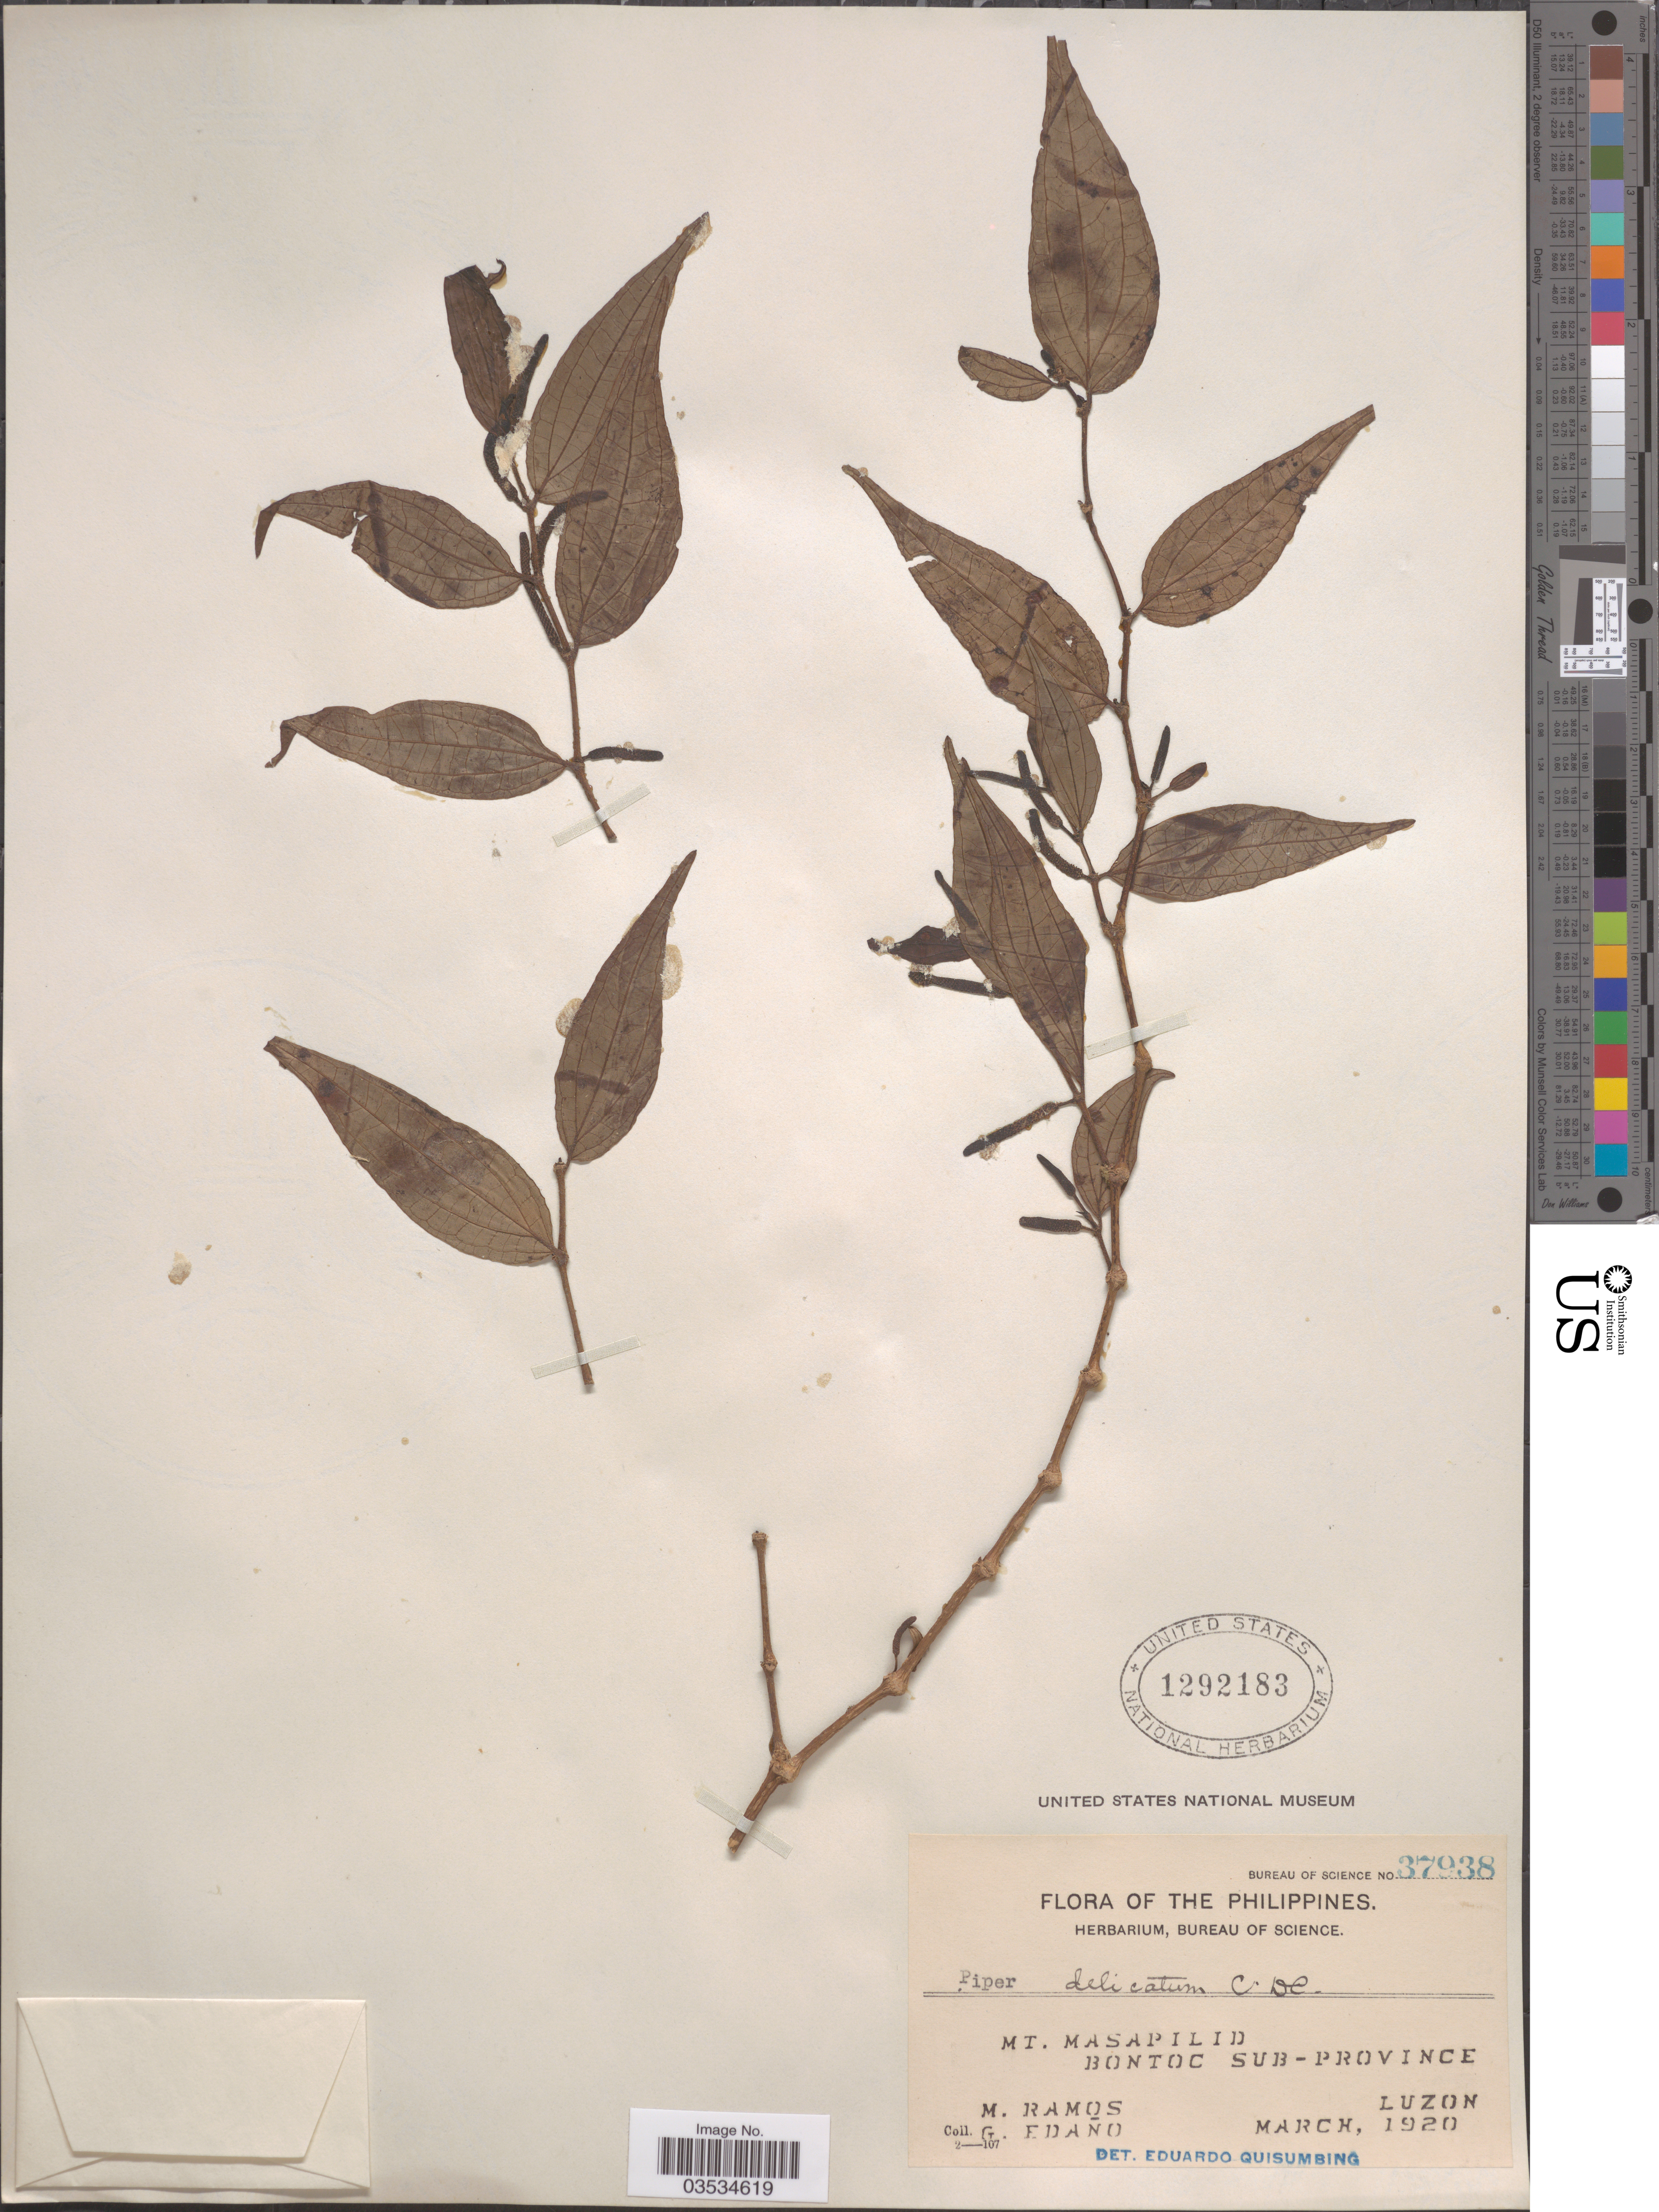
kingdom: Plantae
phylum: Tracheophyta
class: Magnoliopsida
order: Piperales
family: Piperaceae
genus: Piper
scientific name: Piper delicatum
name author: C. DC. in Elmer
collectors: M. Ramos & G. Edaño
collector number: Bureau of Science 37938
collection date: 1920-03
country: Philippines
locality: Mt. Masapilid. Bontoc Sub-Province. Luzon.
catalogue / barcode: US 1292183